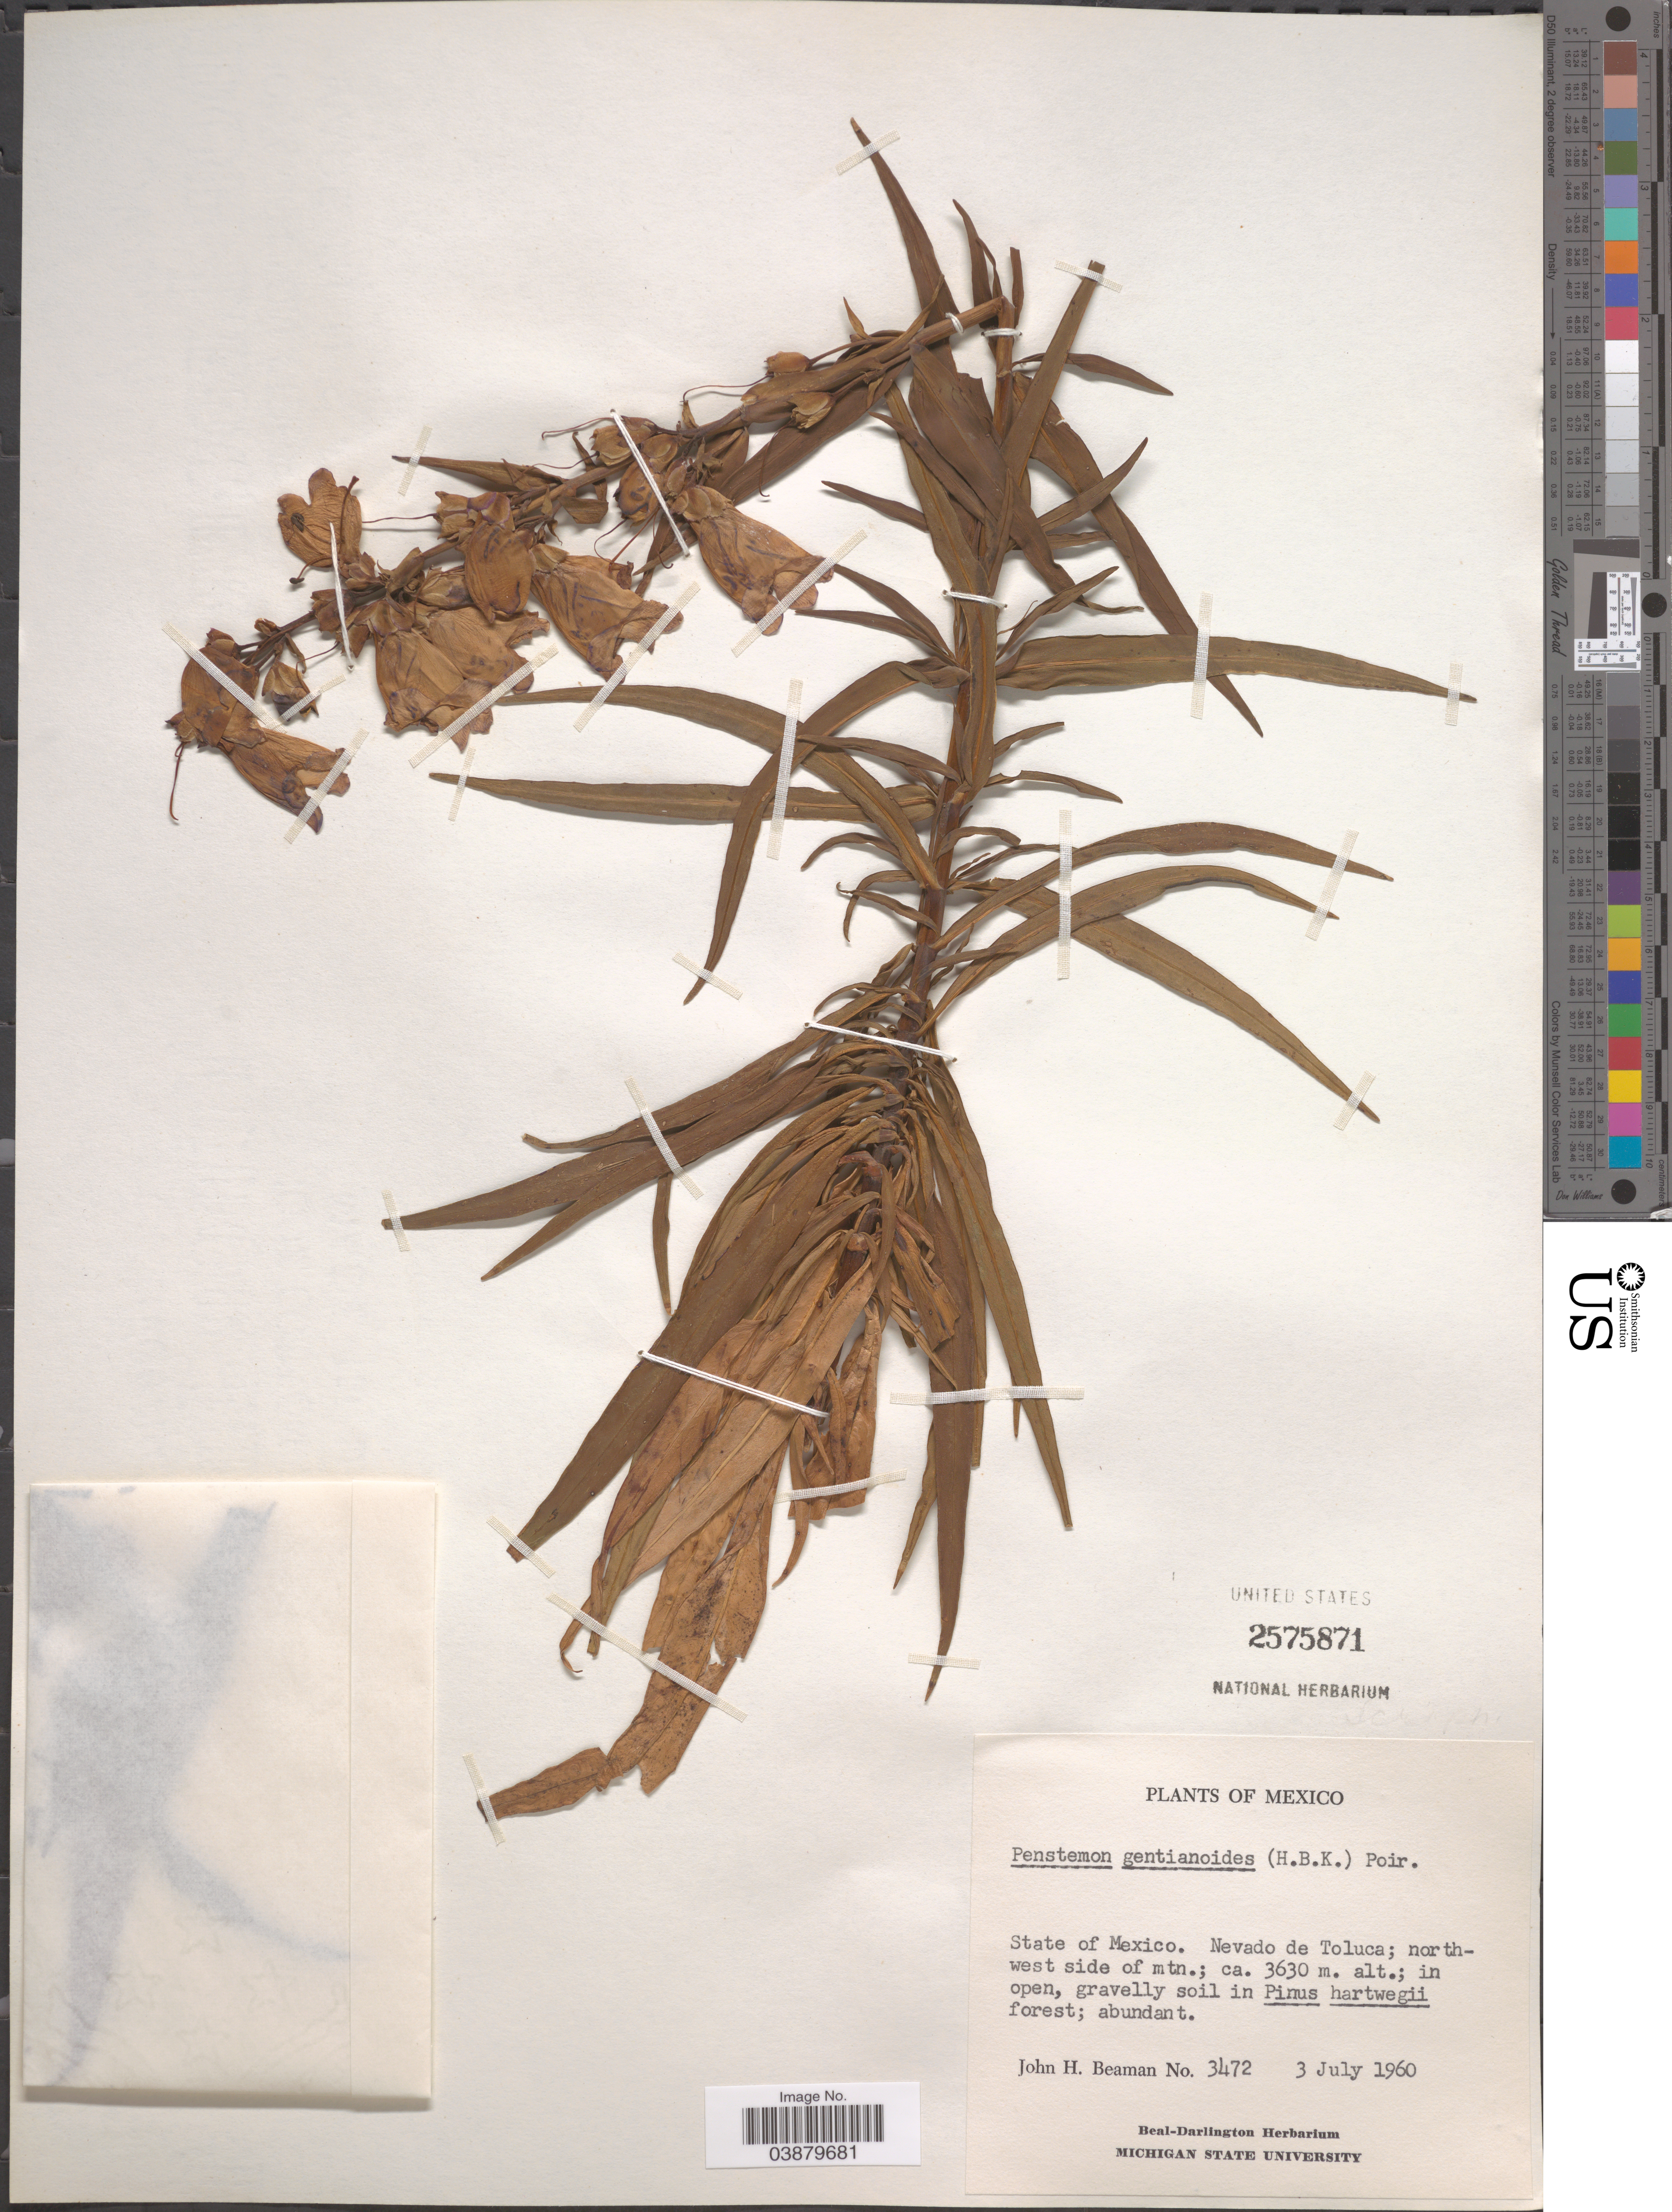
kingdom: Plantae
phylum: Tracheophyta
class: Magnoliopsida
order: Lamiales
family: Plantaginaceae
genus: Penstemon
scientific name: Penstemon gentianoides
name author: (Kunth) Poir.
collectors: J. H. Beaman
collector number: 3472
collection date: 1960-07-03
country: Mexico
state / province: México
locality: Nevado de Toluca; northwest side of mtn.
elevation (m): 3630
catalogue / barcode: US 2575871